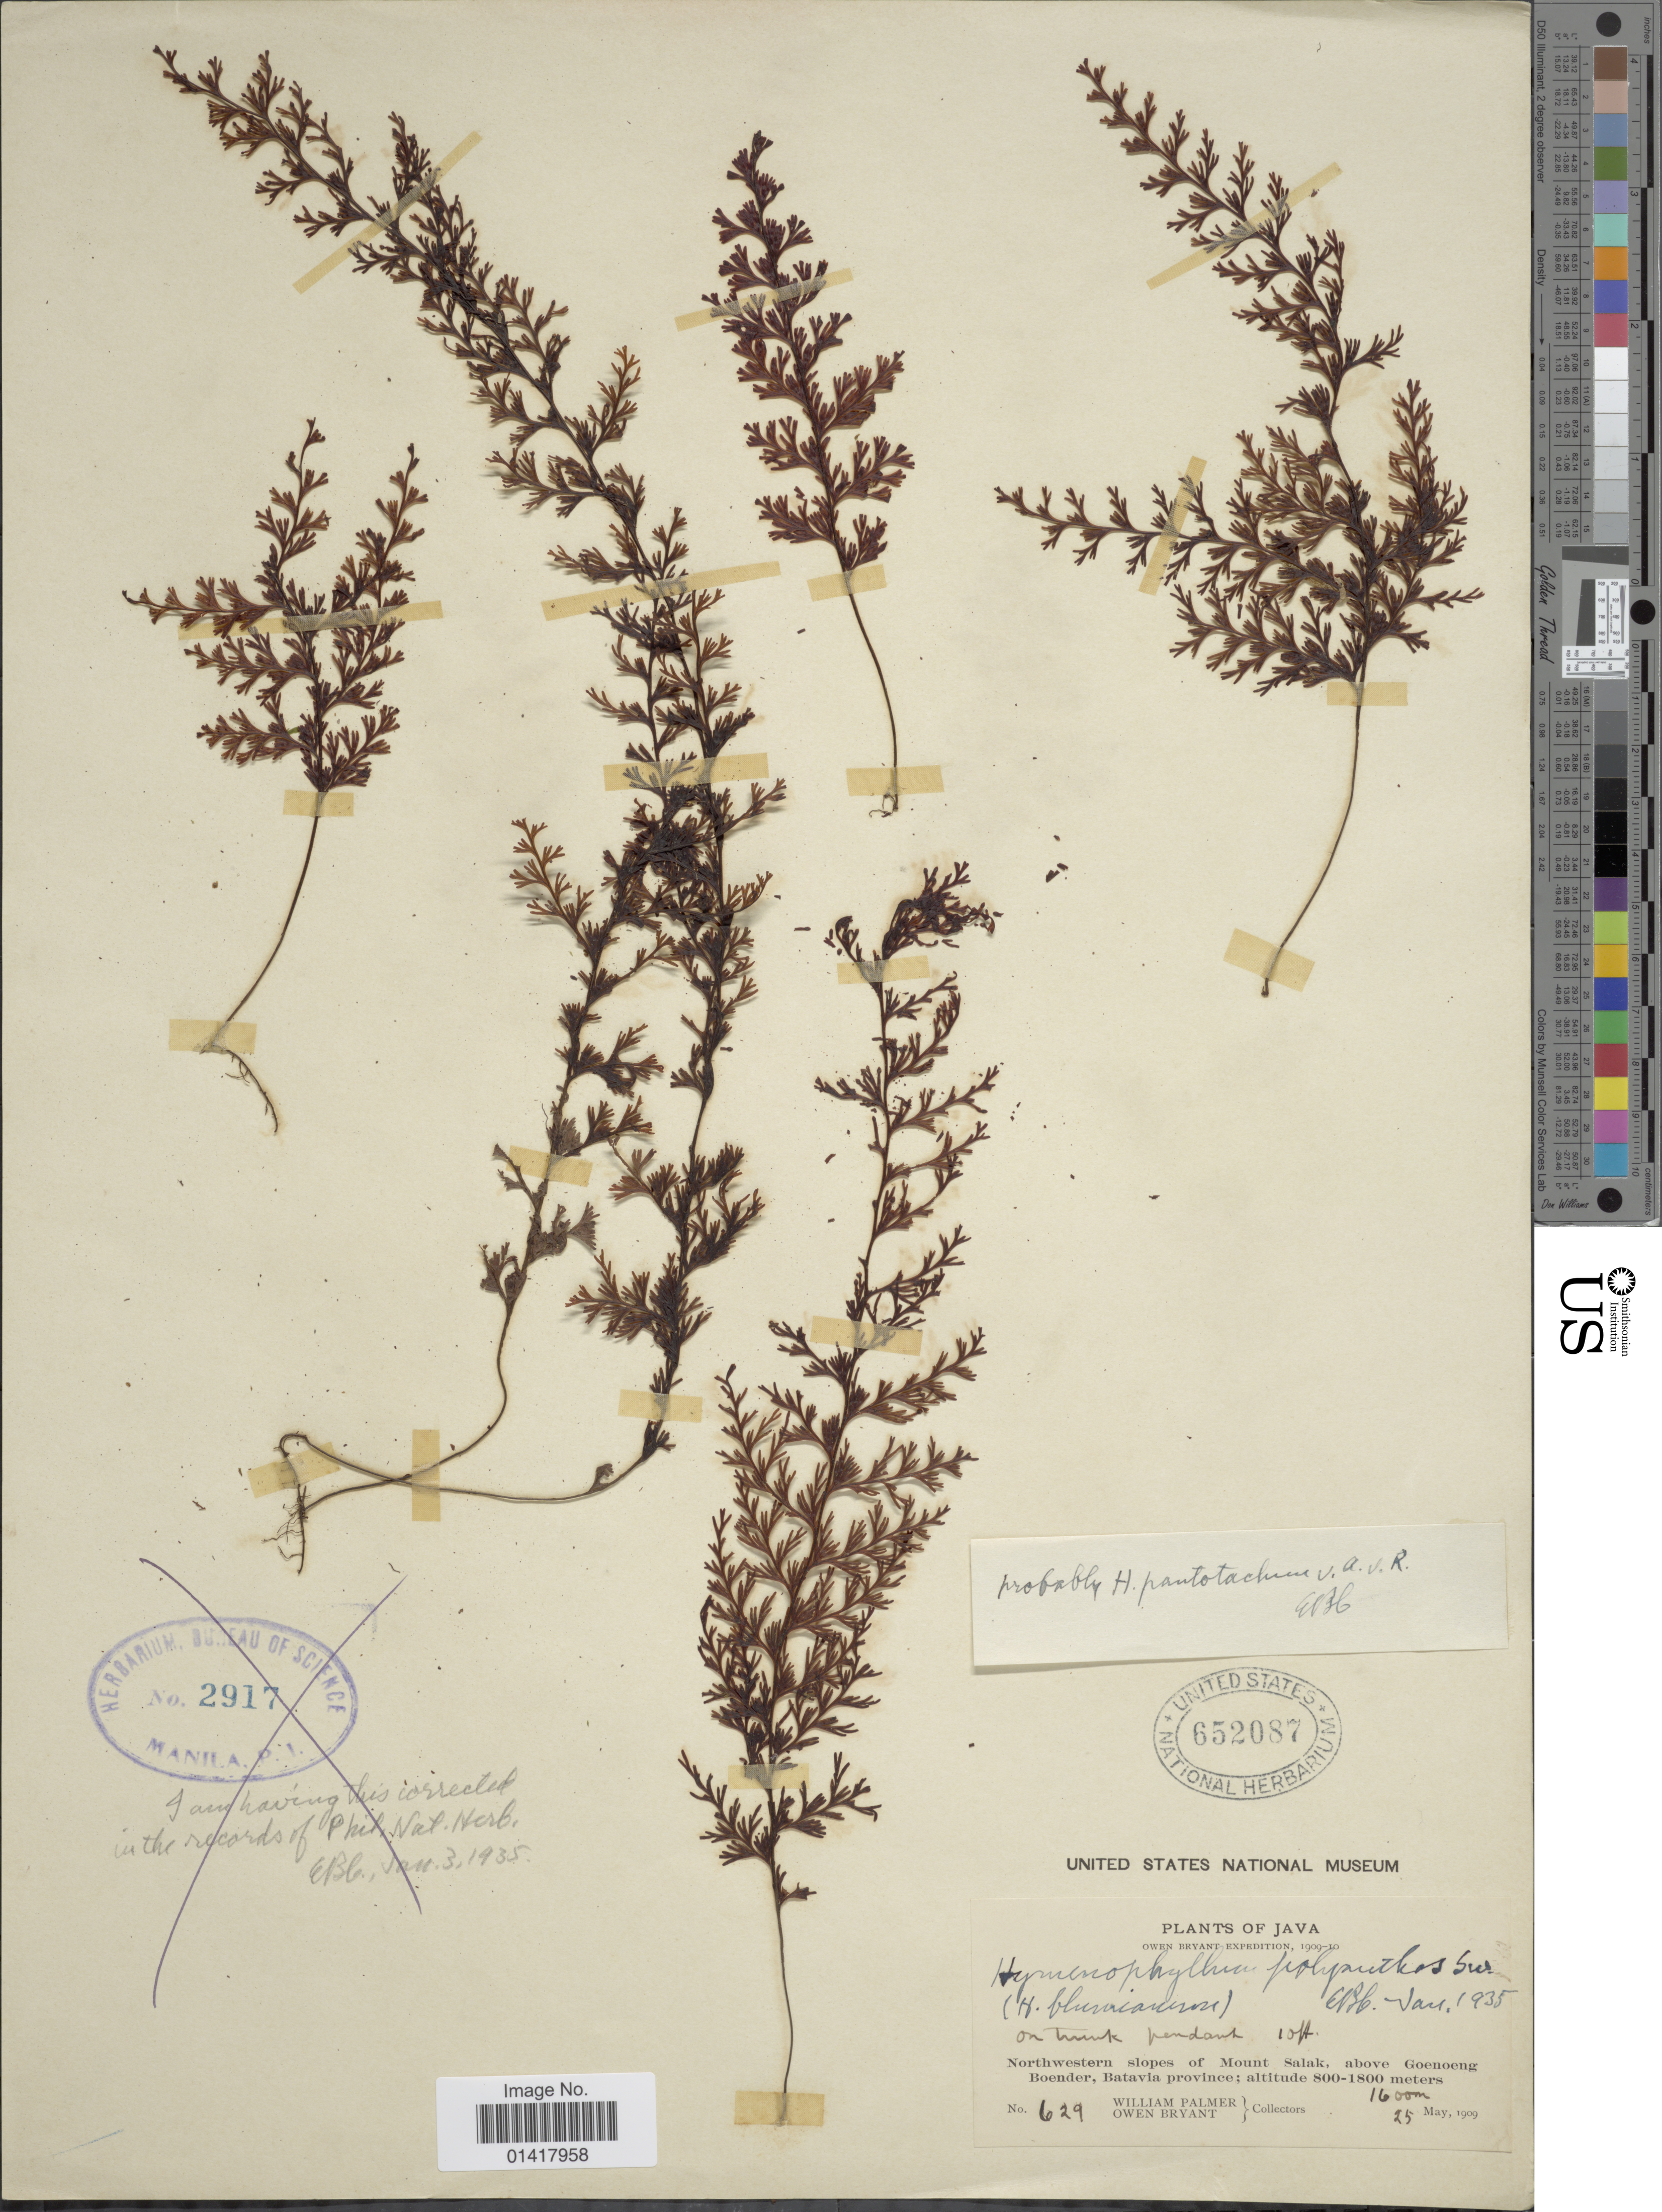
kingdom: Plantae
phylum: Tracheophyta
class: Polypodiopsida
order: Hymenophyllales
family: Hymenophyllaceae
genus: Hymenophyllum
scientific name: Hymenophyllum polyanthos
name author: (Sw.) Sw.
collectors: W. Palmer & O. Bryant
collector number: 629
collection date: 1909-05-25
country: Indonesia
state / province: Java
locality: Northwestern slopes of Mount Salak, above Goenoeng Boender, Batavia Province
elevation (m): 800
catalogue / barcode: US 652087